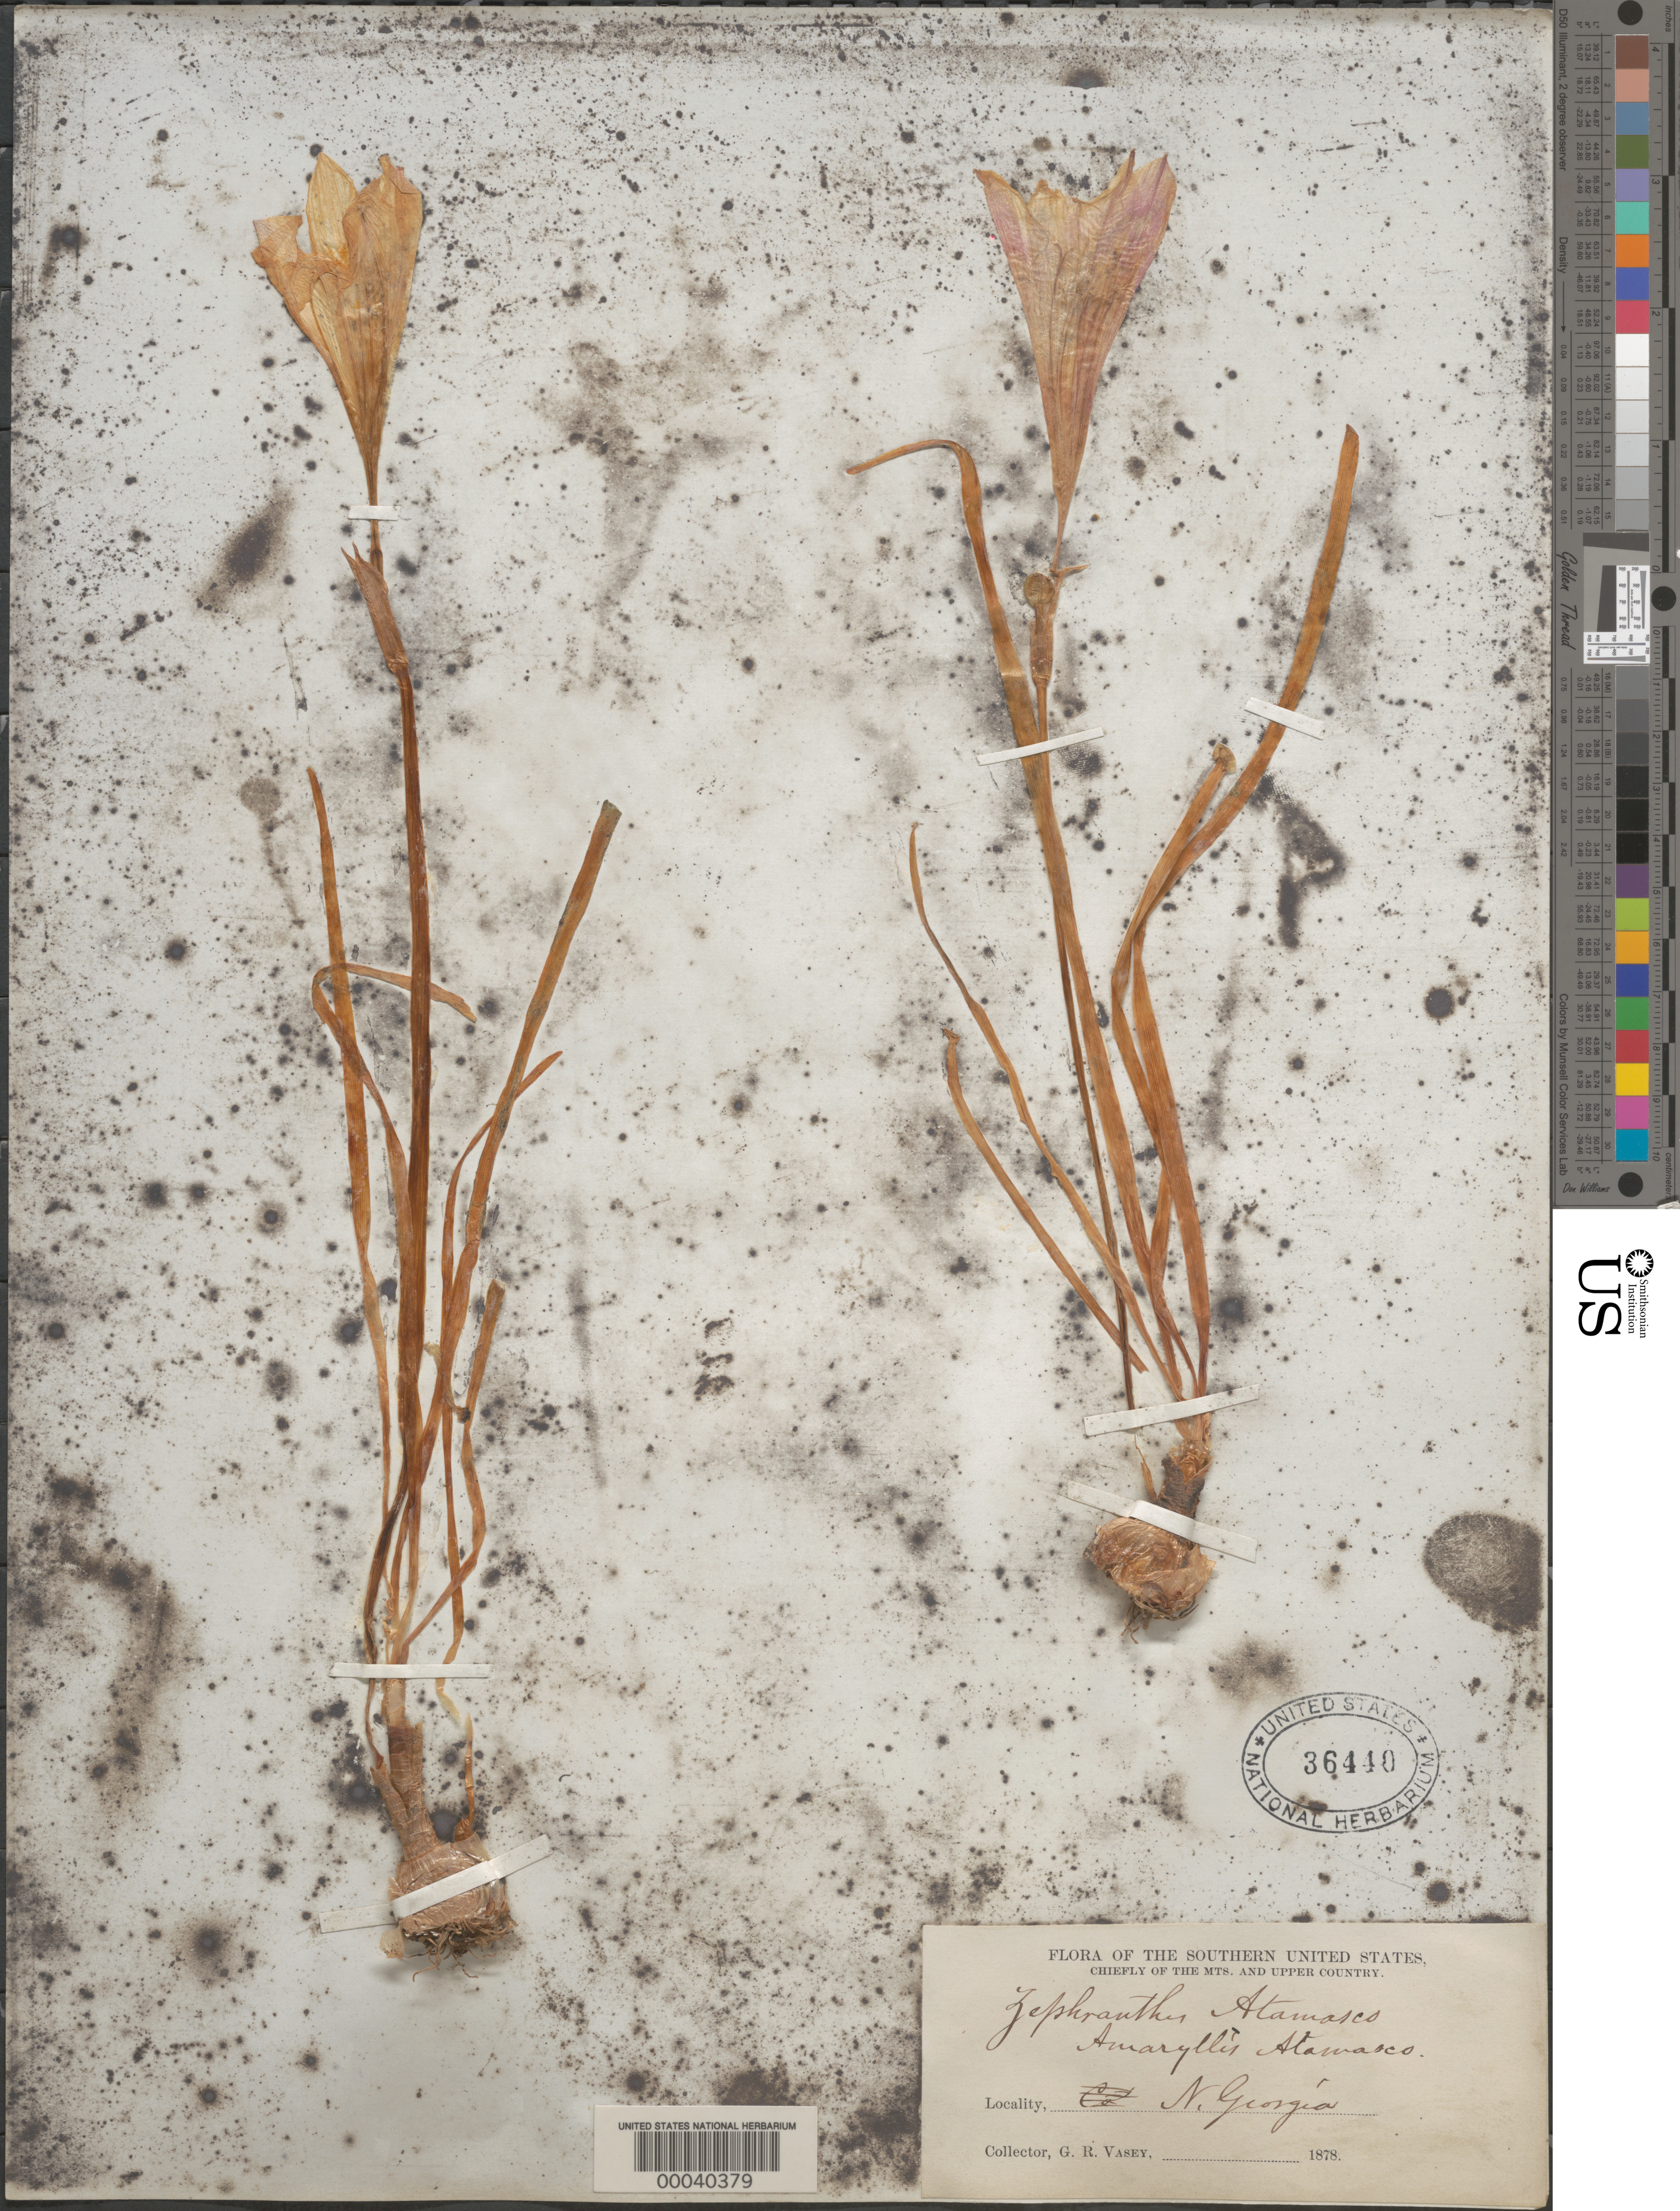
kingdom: Plantae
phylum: Tracheophyta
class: Liliopsida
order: Asparagales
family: Amaryllidaceae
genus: Zephyranthes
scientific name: Zephyranthes atamasco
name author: (L.) Herb.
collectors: G. R. Vasey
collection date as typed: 1878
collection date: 1878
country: United States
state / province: Georgia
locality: Northern georgia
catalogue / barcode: US 36440